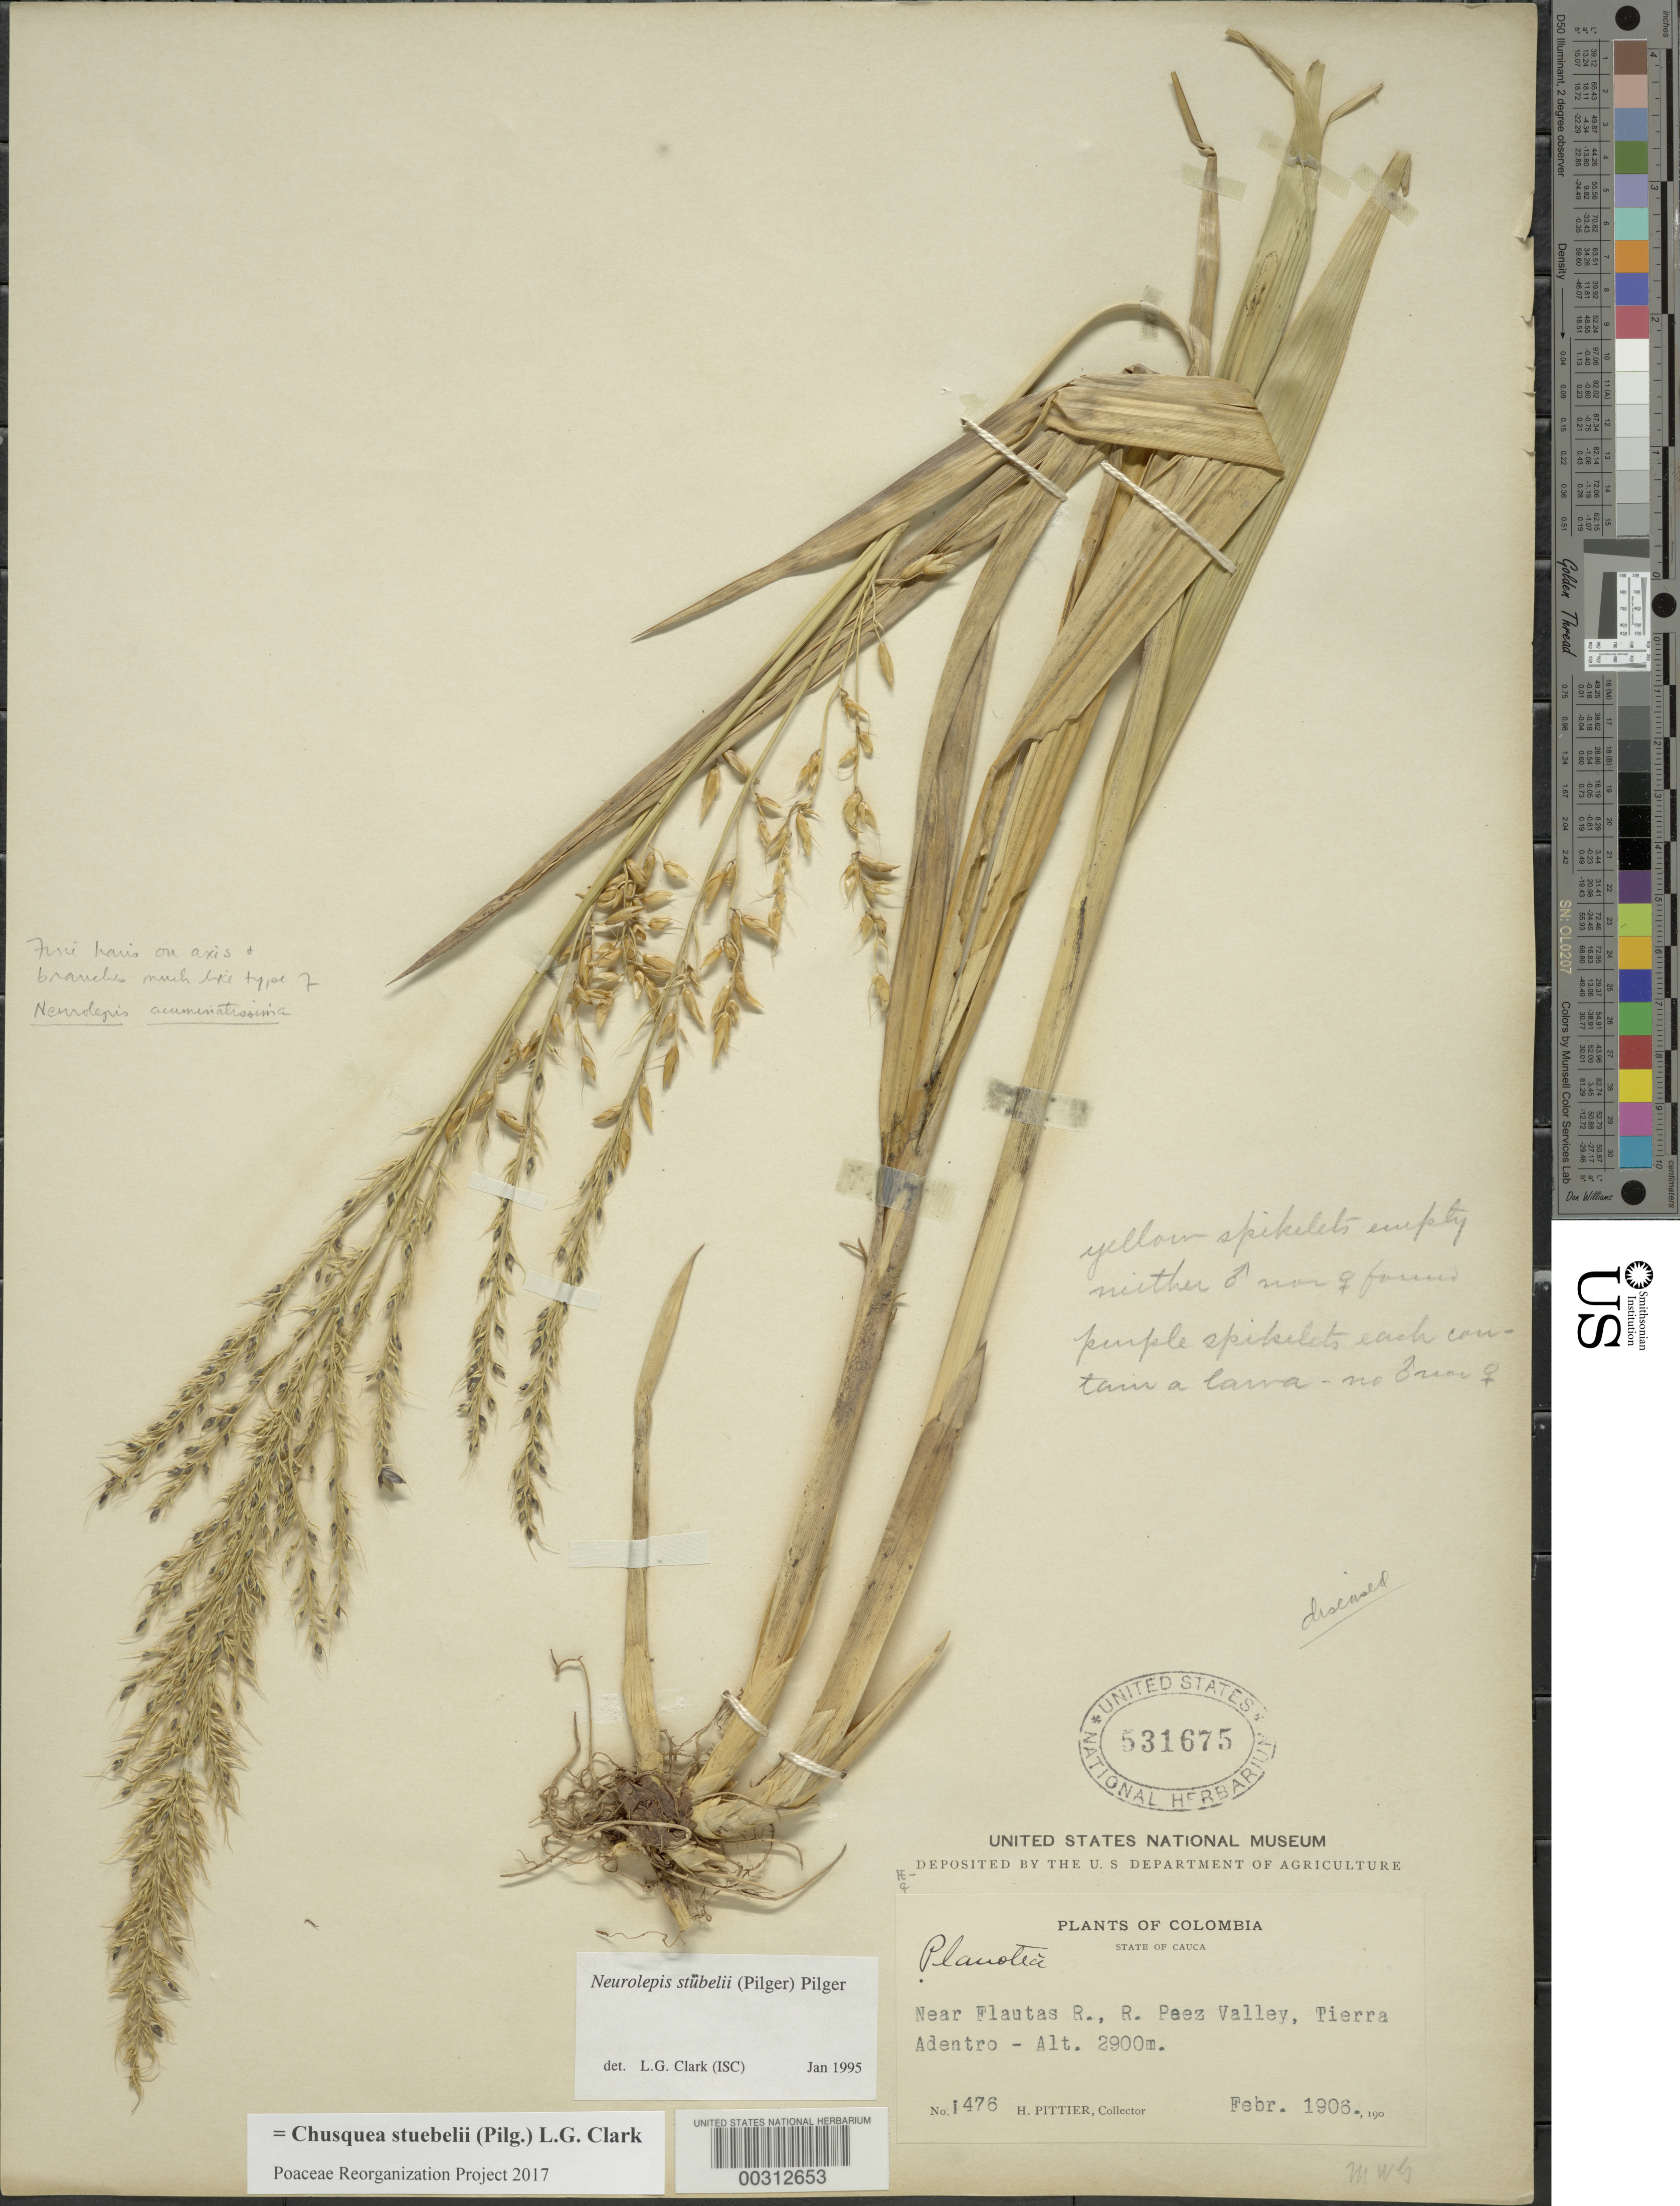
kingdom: Plantae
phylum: Tracheophyta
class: Liliopsida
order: Poales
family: Poaceae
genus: Chusquea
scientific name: Chusquea stuebelii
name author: (Pilg.) L.G. Clark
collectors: H. F. Pittier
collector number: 1476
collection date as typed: Feb 1906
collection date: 1906-02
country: Colombia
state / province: Cauca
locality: Flautas River, Paez River Valley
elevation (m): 2900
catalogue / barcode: US 531675